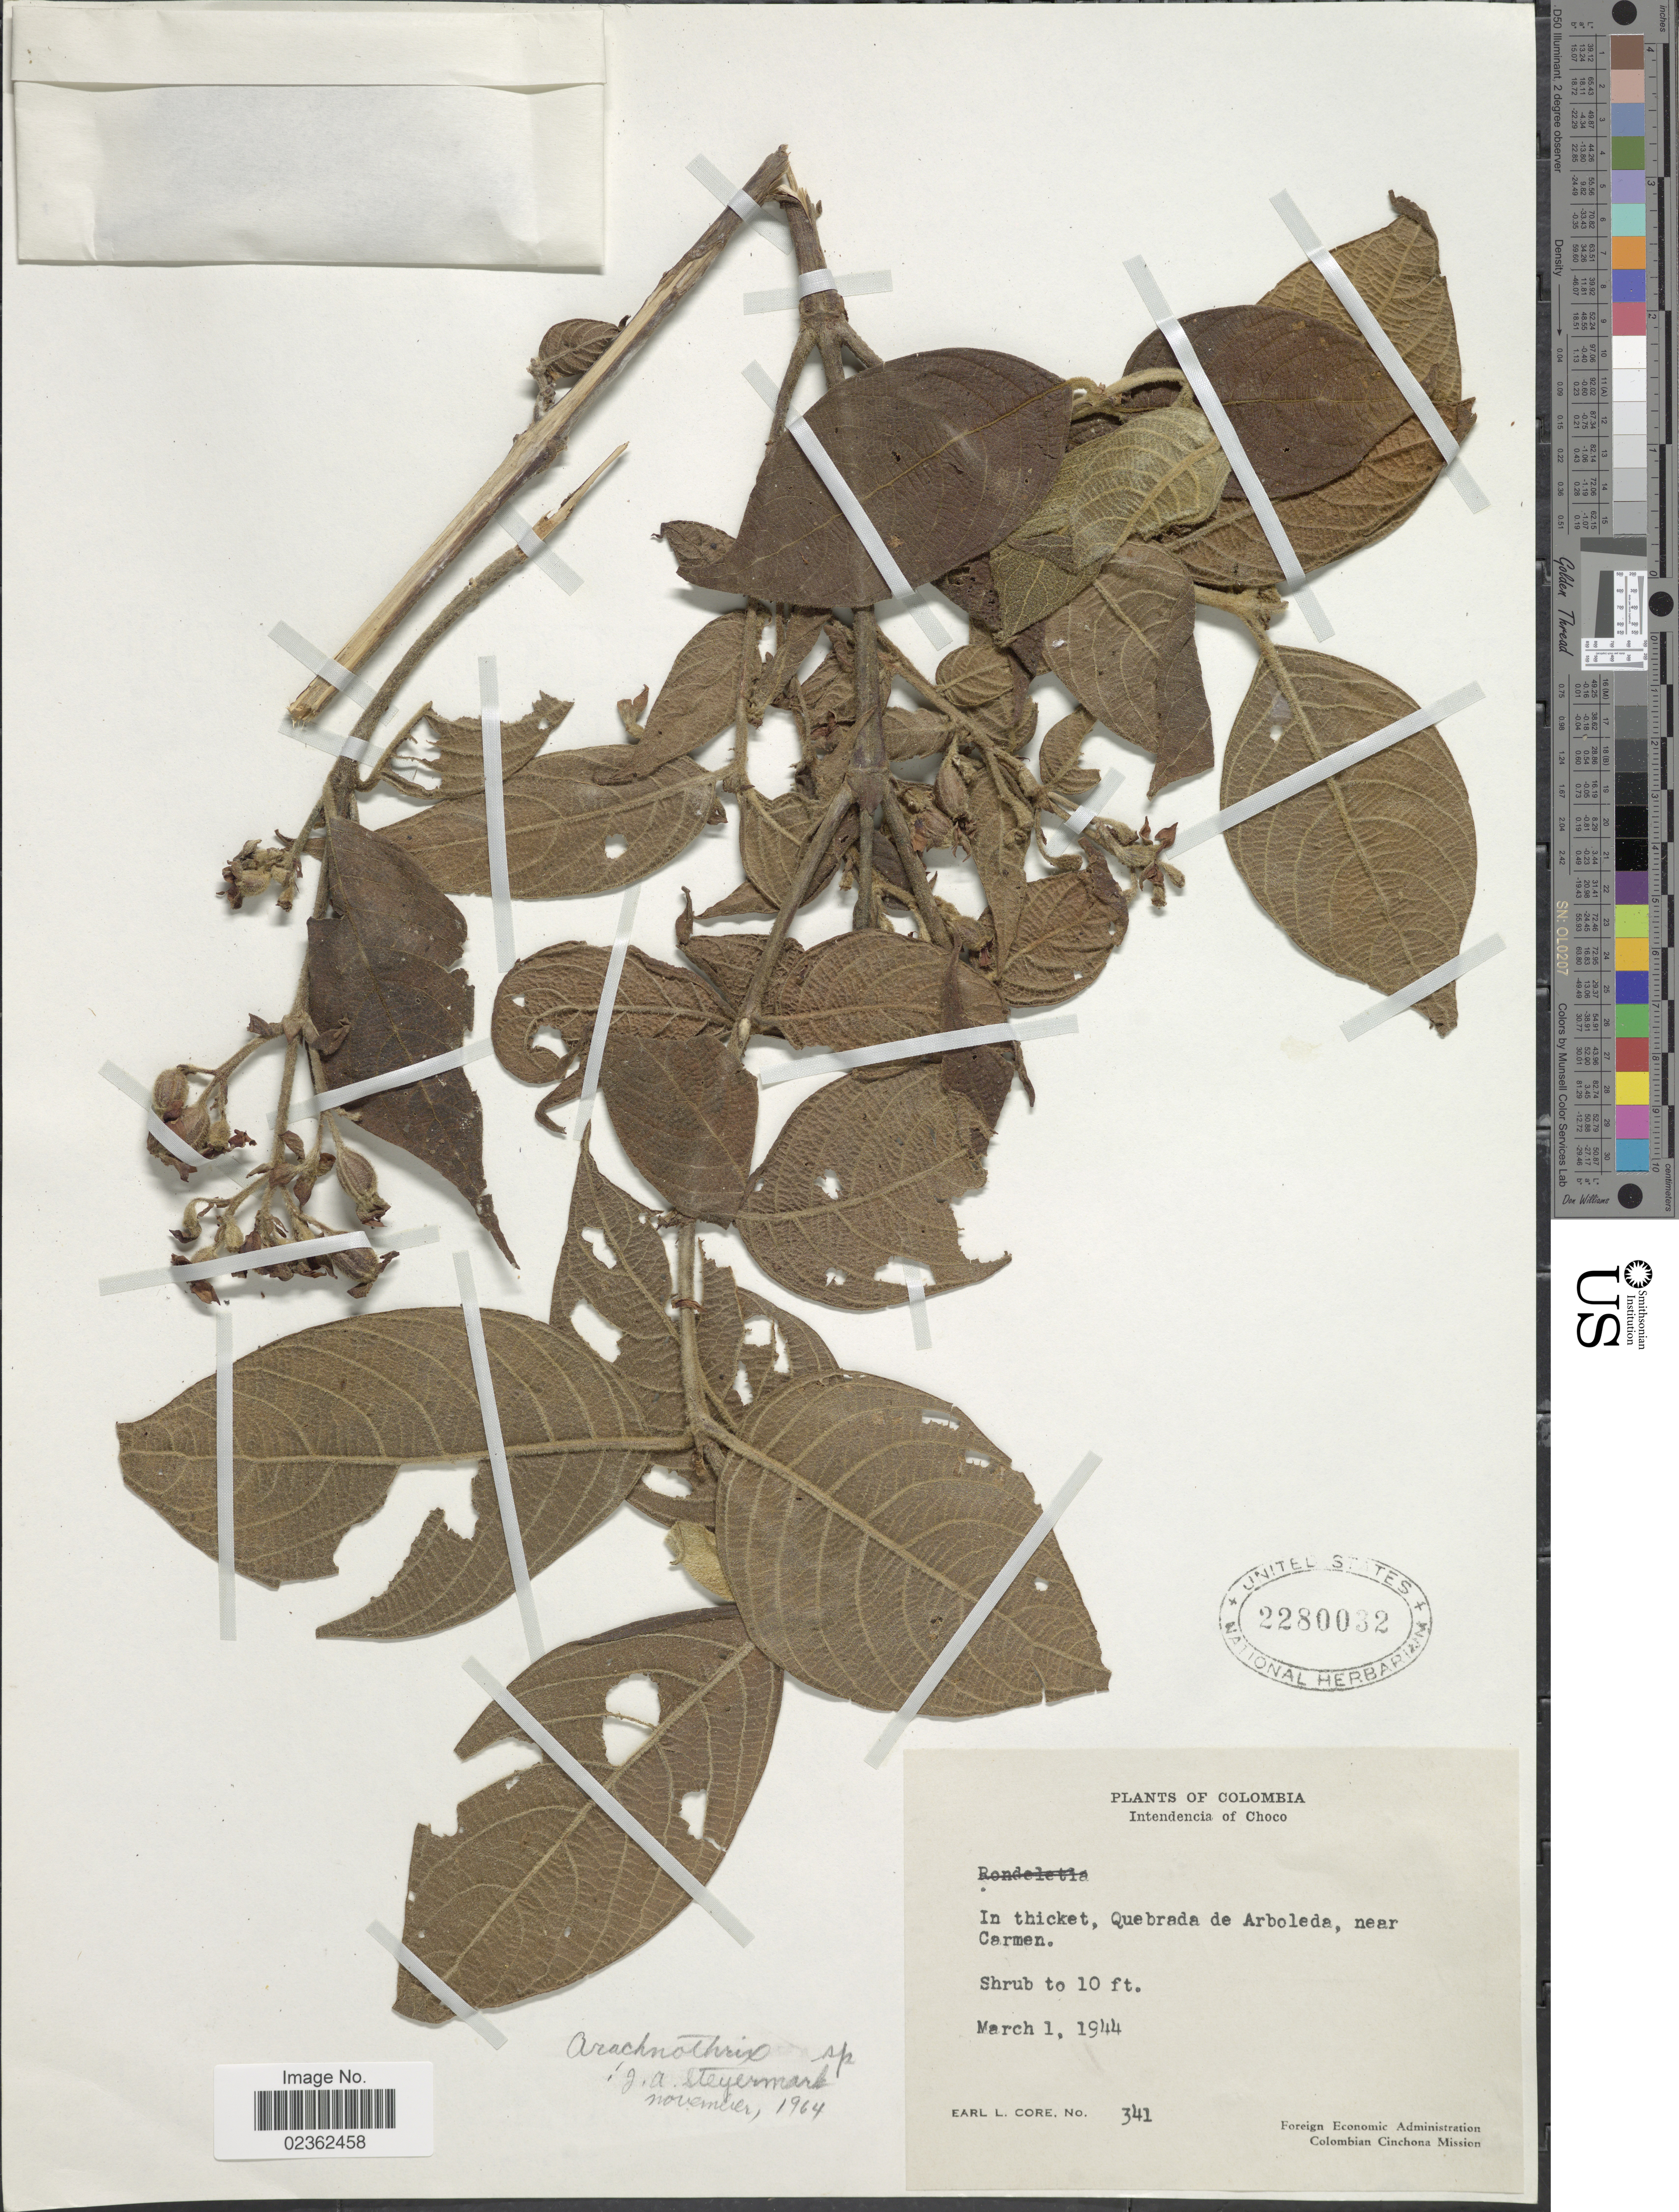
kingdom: Plantae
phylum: Tracheophyta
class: Magnoliopsida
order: Gentianales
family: Rubiaceae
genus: Arachnothryx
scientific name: Arachnothryx sp.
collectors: E. L. Core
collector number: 341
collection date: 1944-03-01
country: Colombia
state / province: Chocó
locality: Intendencia of Choco, in thicket, Quebrada de Arboleda, near Carmen.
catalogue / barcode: US 2280032